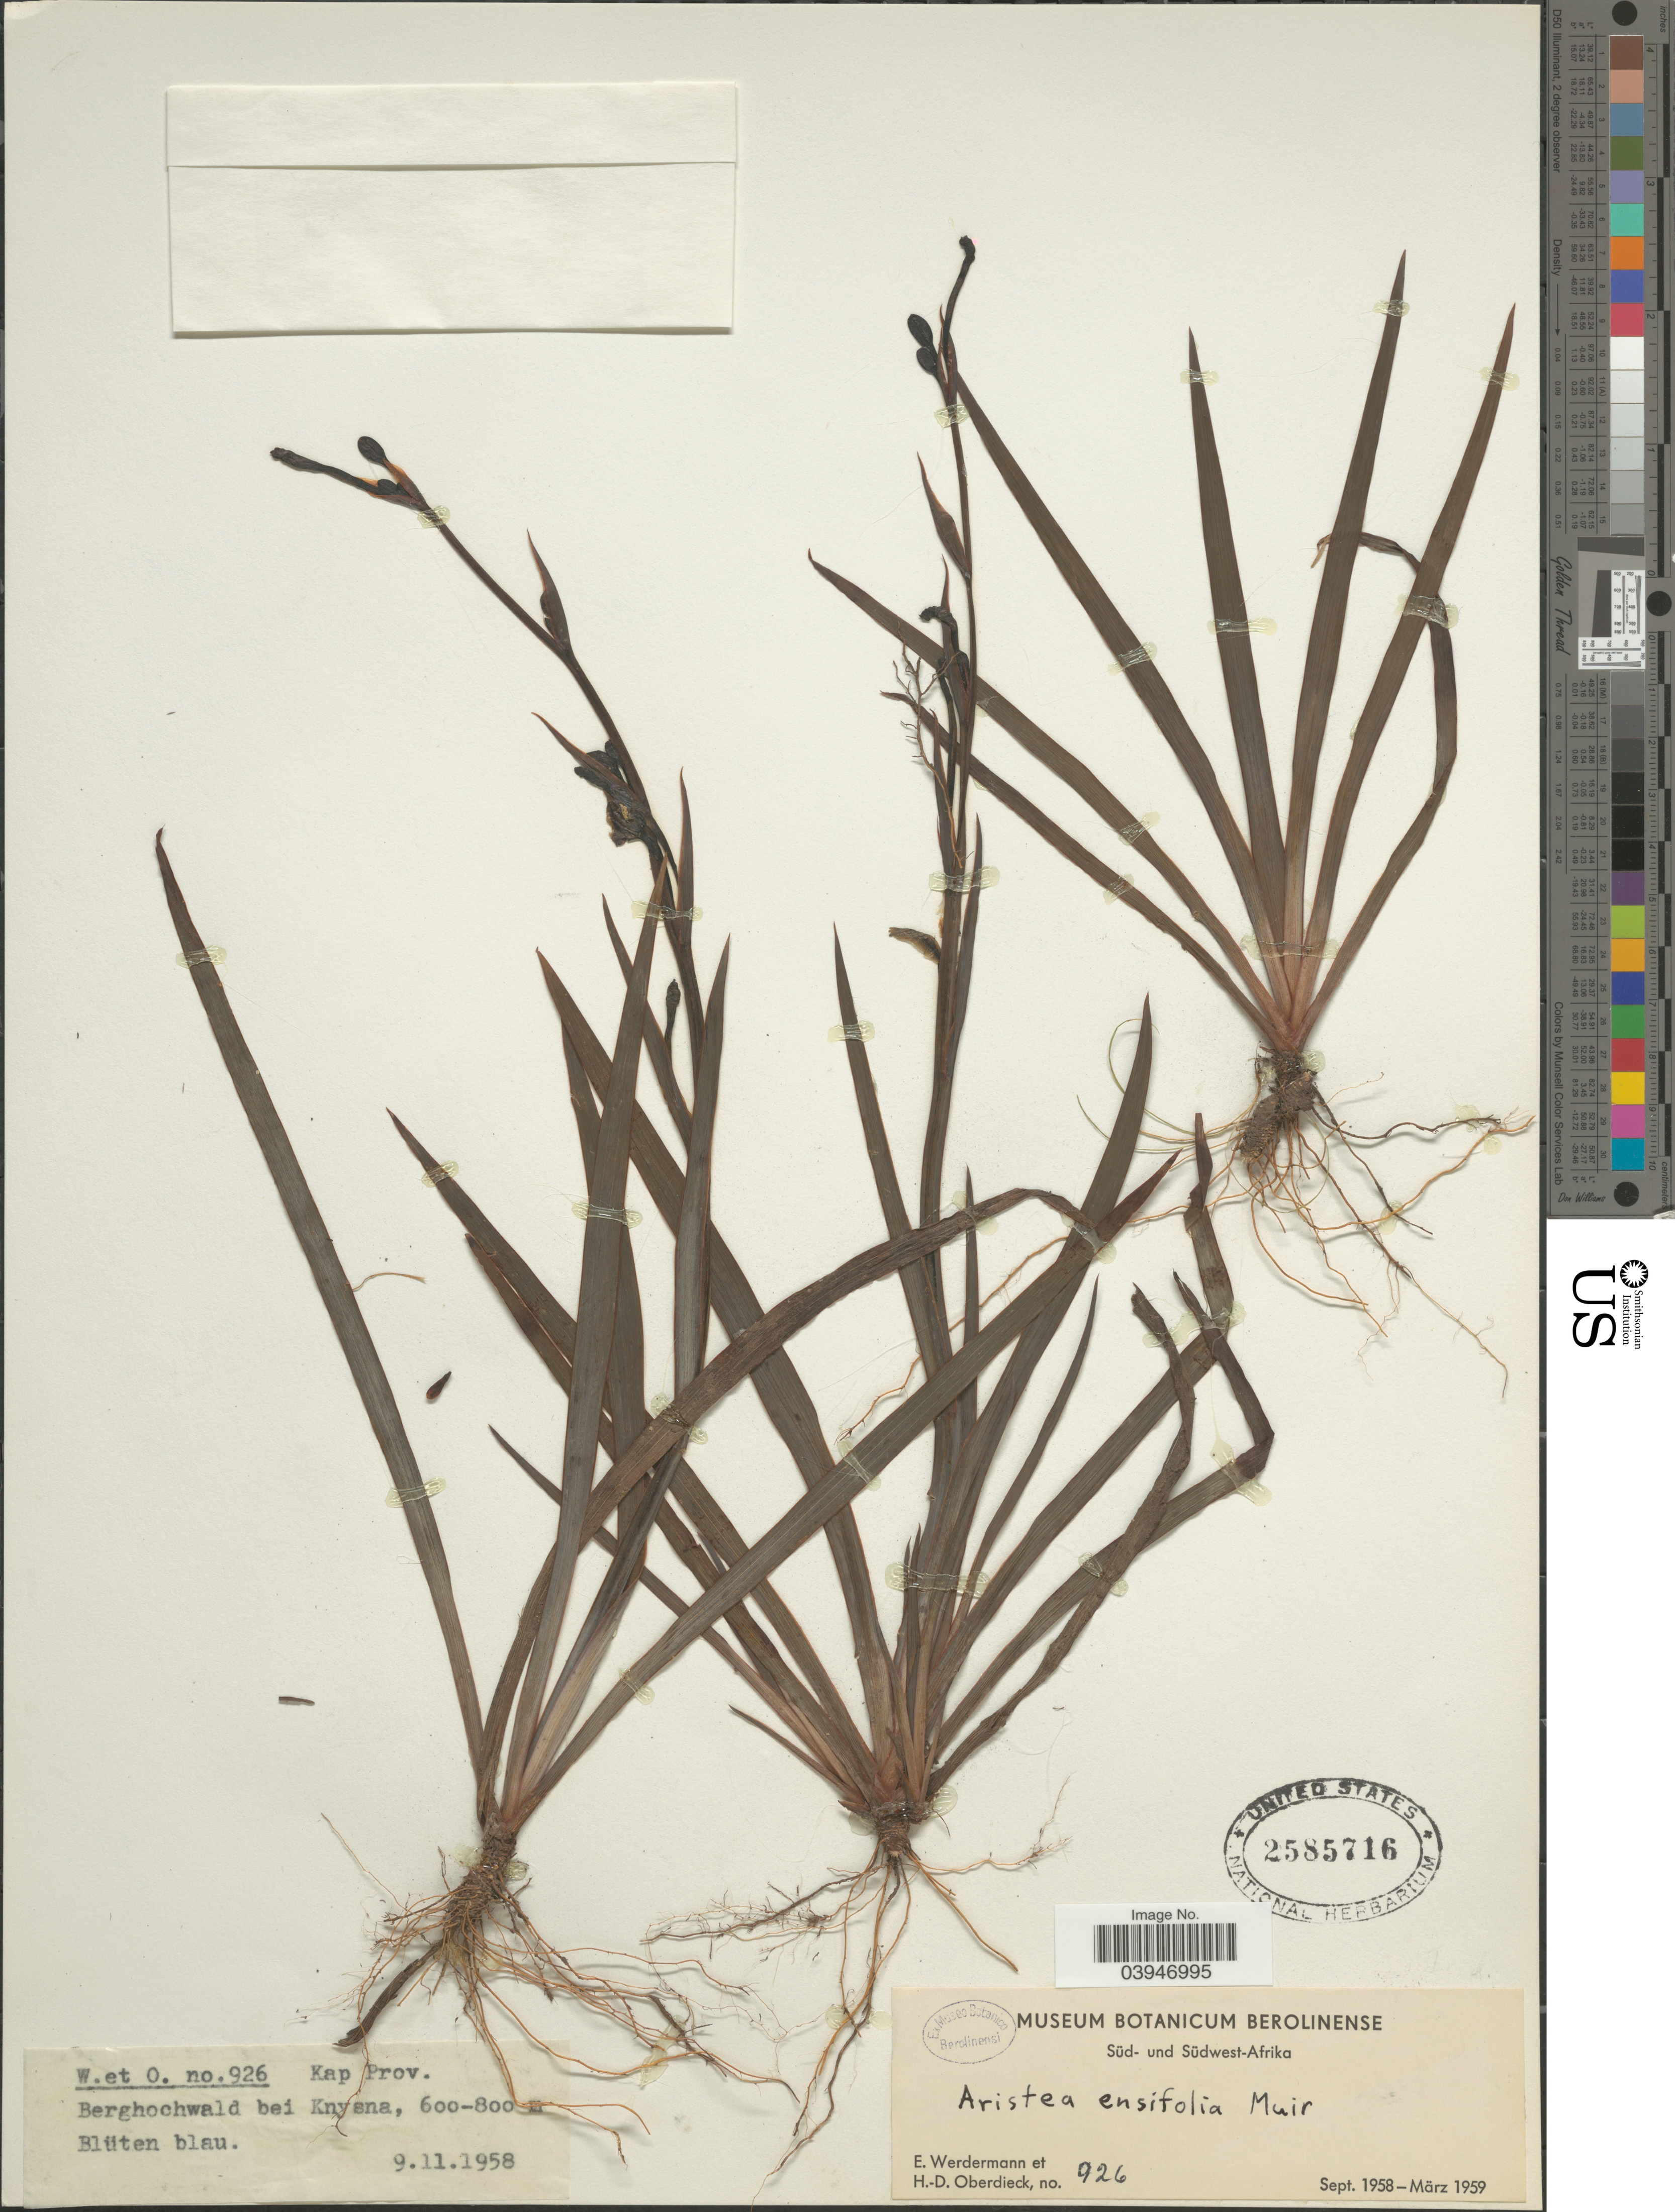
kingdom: Plantae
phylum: Tracheophyta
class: Liliopsida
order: Asparagales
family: Iridaceae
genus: Aristea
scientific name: Aristea ensifolia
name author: J. Muir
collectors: E. Werdermann & H. Oberdieck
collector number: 926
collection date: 1958-11-09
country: South Africa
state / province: Western Cape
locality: Kap Prov. Berghochwald bei Knysna.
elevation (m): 600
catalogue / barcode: US 2585716